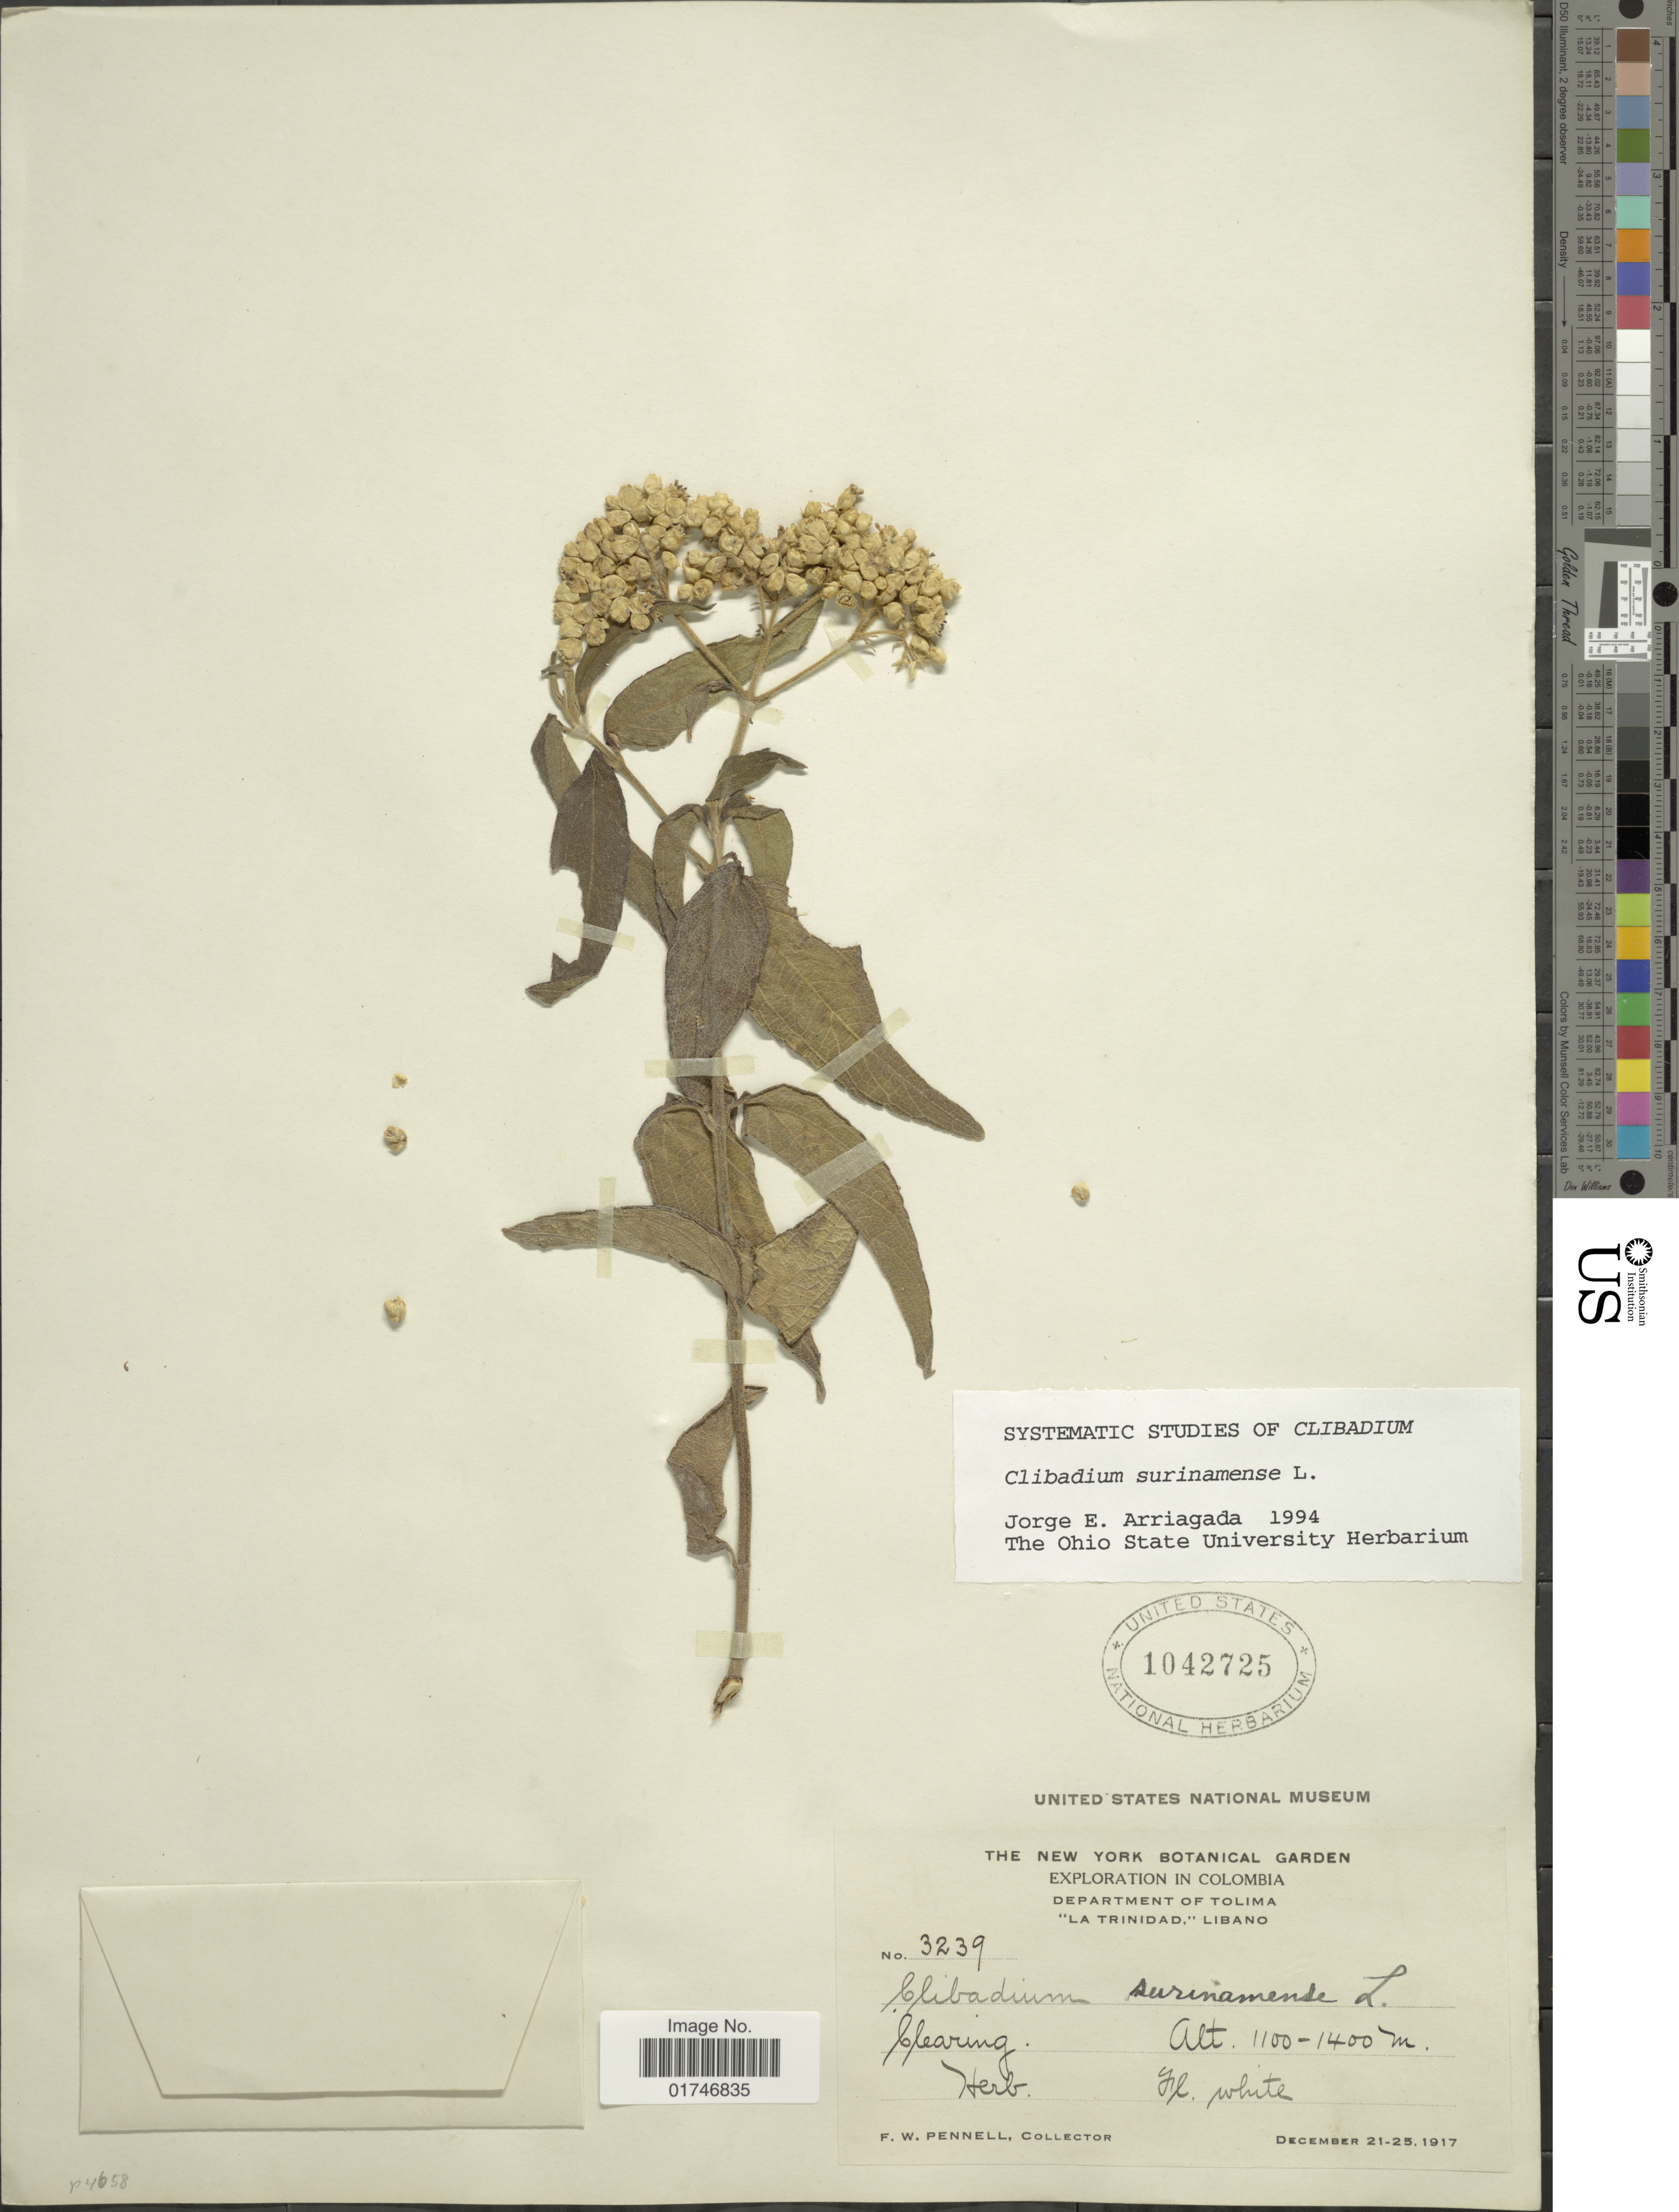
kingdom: Plantae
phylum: Tracheophyta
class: Magnoliopsida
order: Asterales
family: Asteraceae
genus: Clibadium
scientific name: Clibadium surinamense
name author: L.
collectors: F. W. Pennell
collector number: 3239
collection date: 1917-12-21/1917-12-25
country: Colombia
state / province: Tolima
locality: Department of Tolima. "La Trinidad", Libano. Clearing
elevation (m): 1100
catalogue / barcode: US 1042725